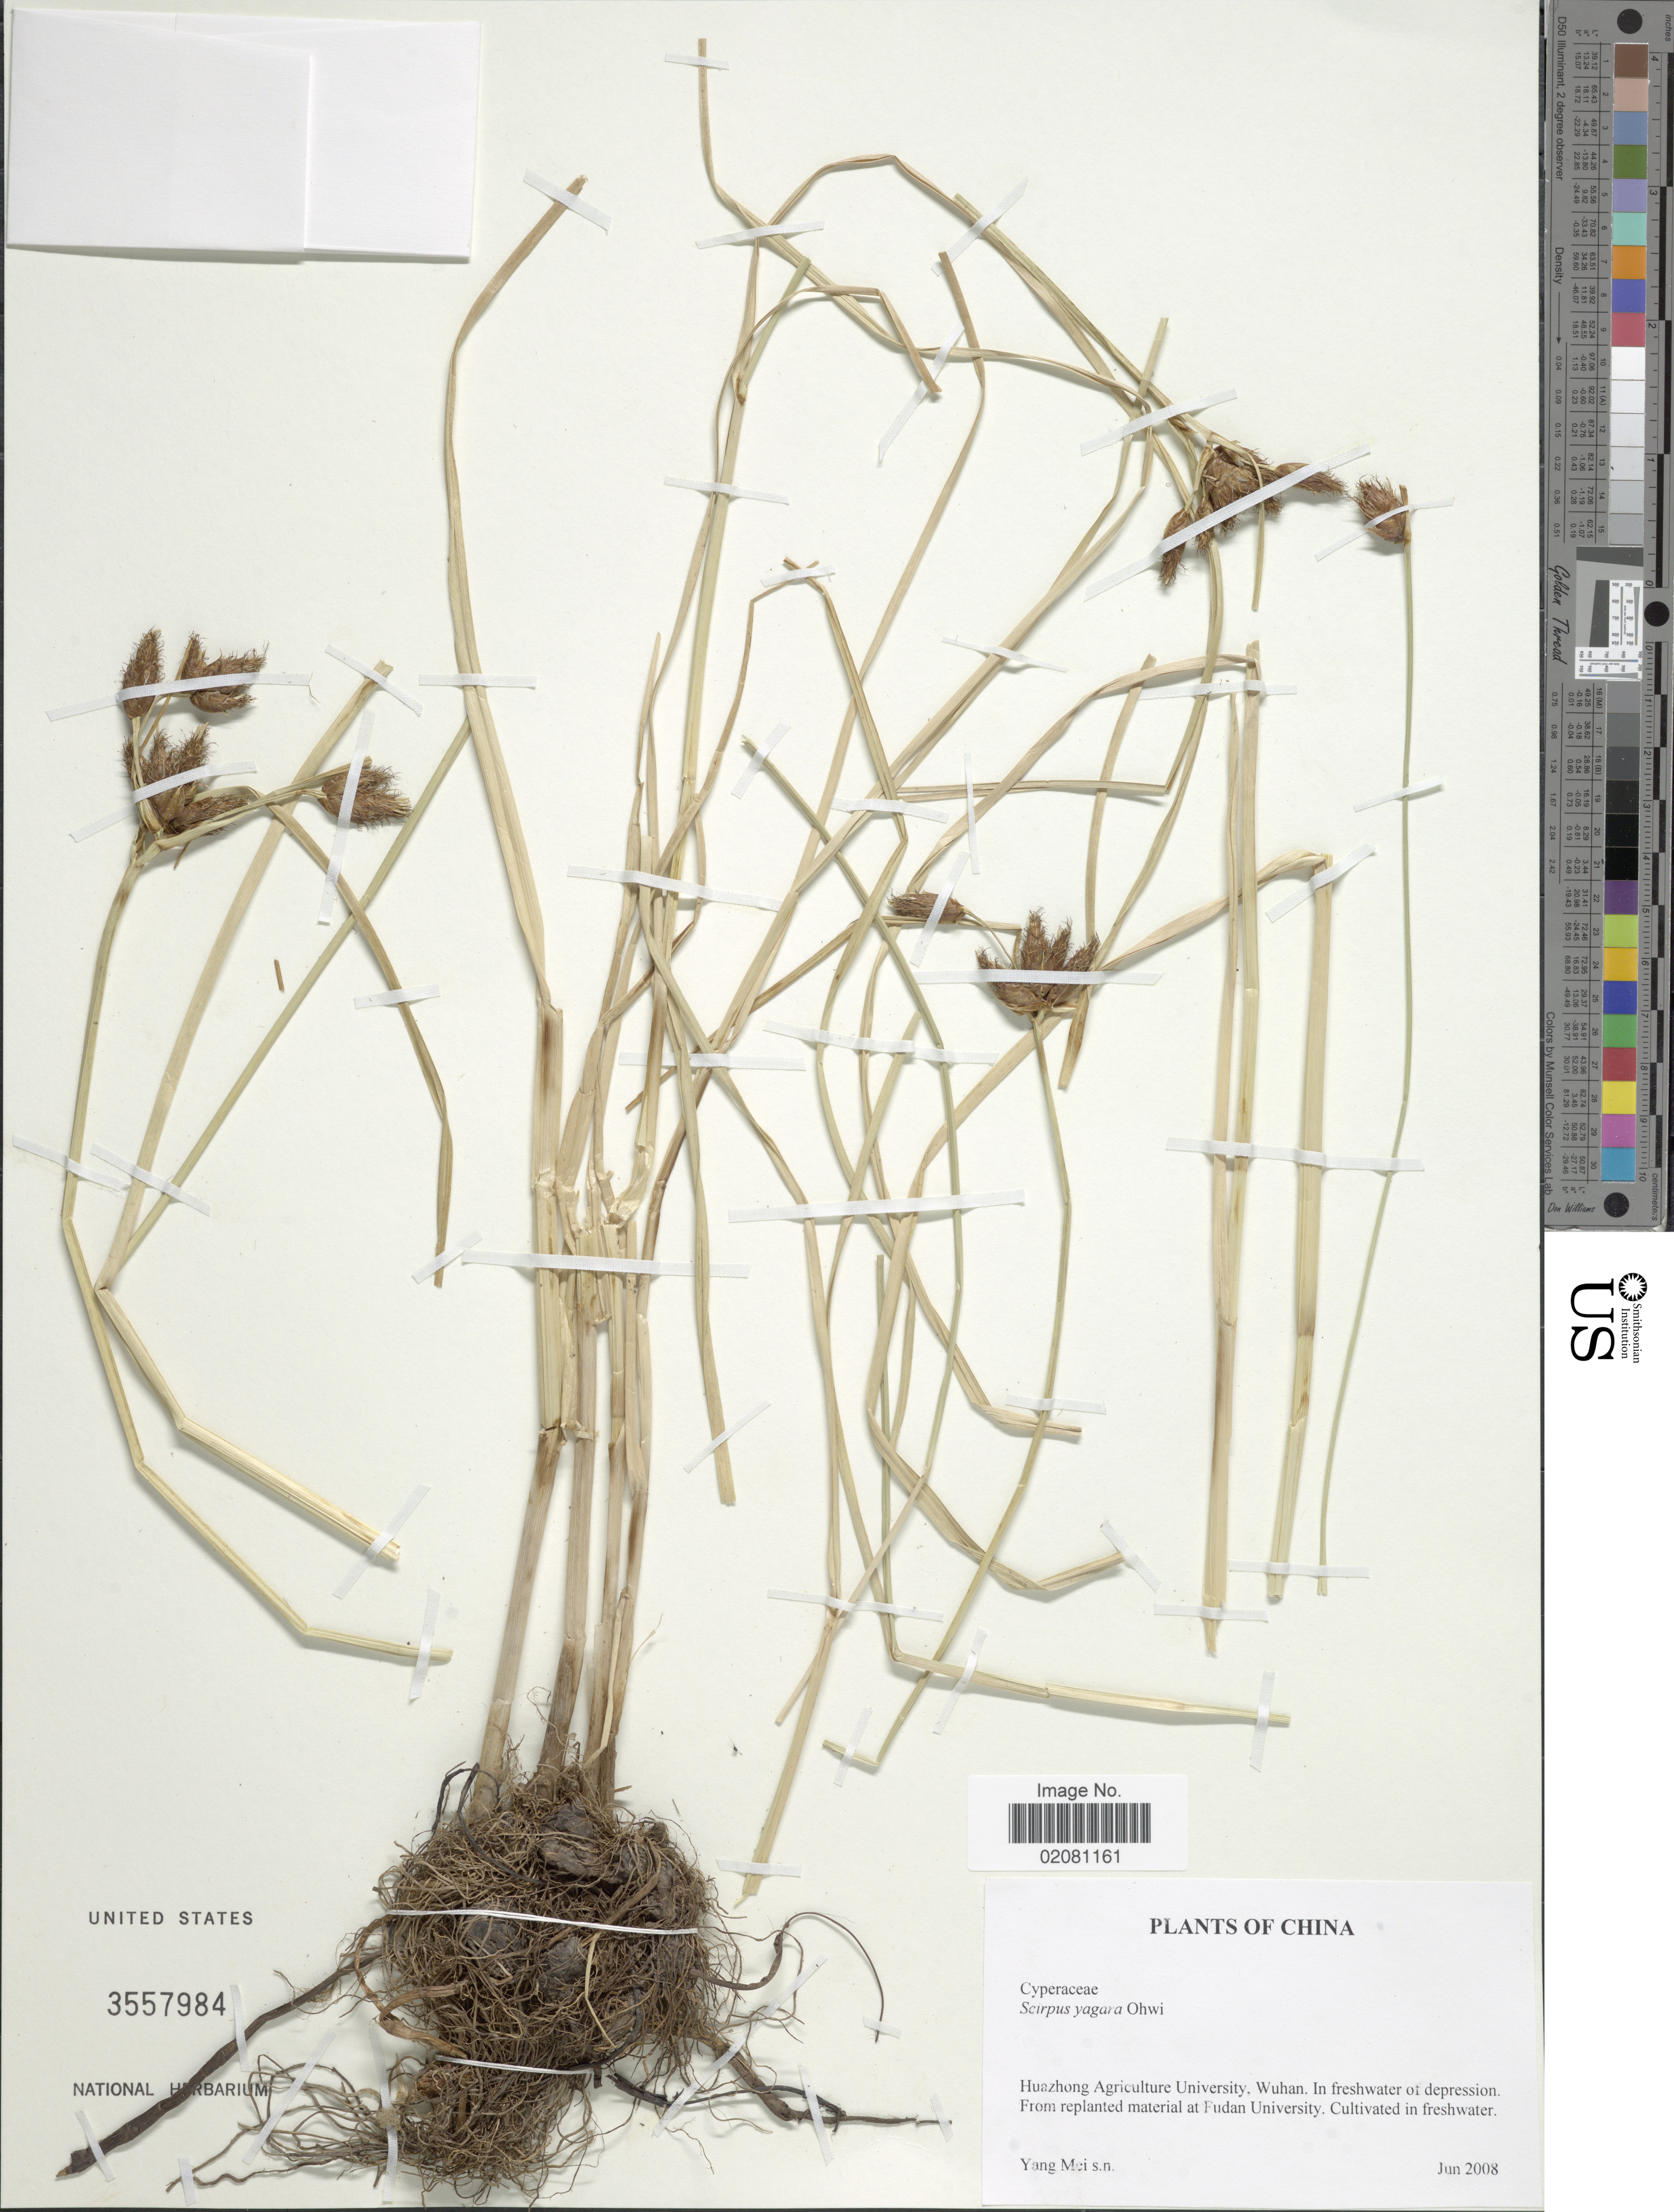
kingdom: Plantae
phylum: Tracheophyta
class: Liliopsida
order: Poales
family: Cyperaceae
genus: Bolboschoenus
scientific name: Bolboschoenus yagara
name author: (Ohwi) Y.C. Yang & M. Zhan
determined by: Strong, Mark T., (BOT), Smithsonian Institution - National Museum of Natural History (UNITED STATES)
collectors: Y. Mei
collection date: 2008-06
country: China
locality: Huazhong Agriculture University, Wuhan.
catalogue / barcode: US 3557984